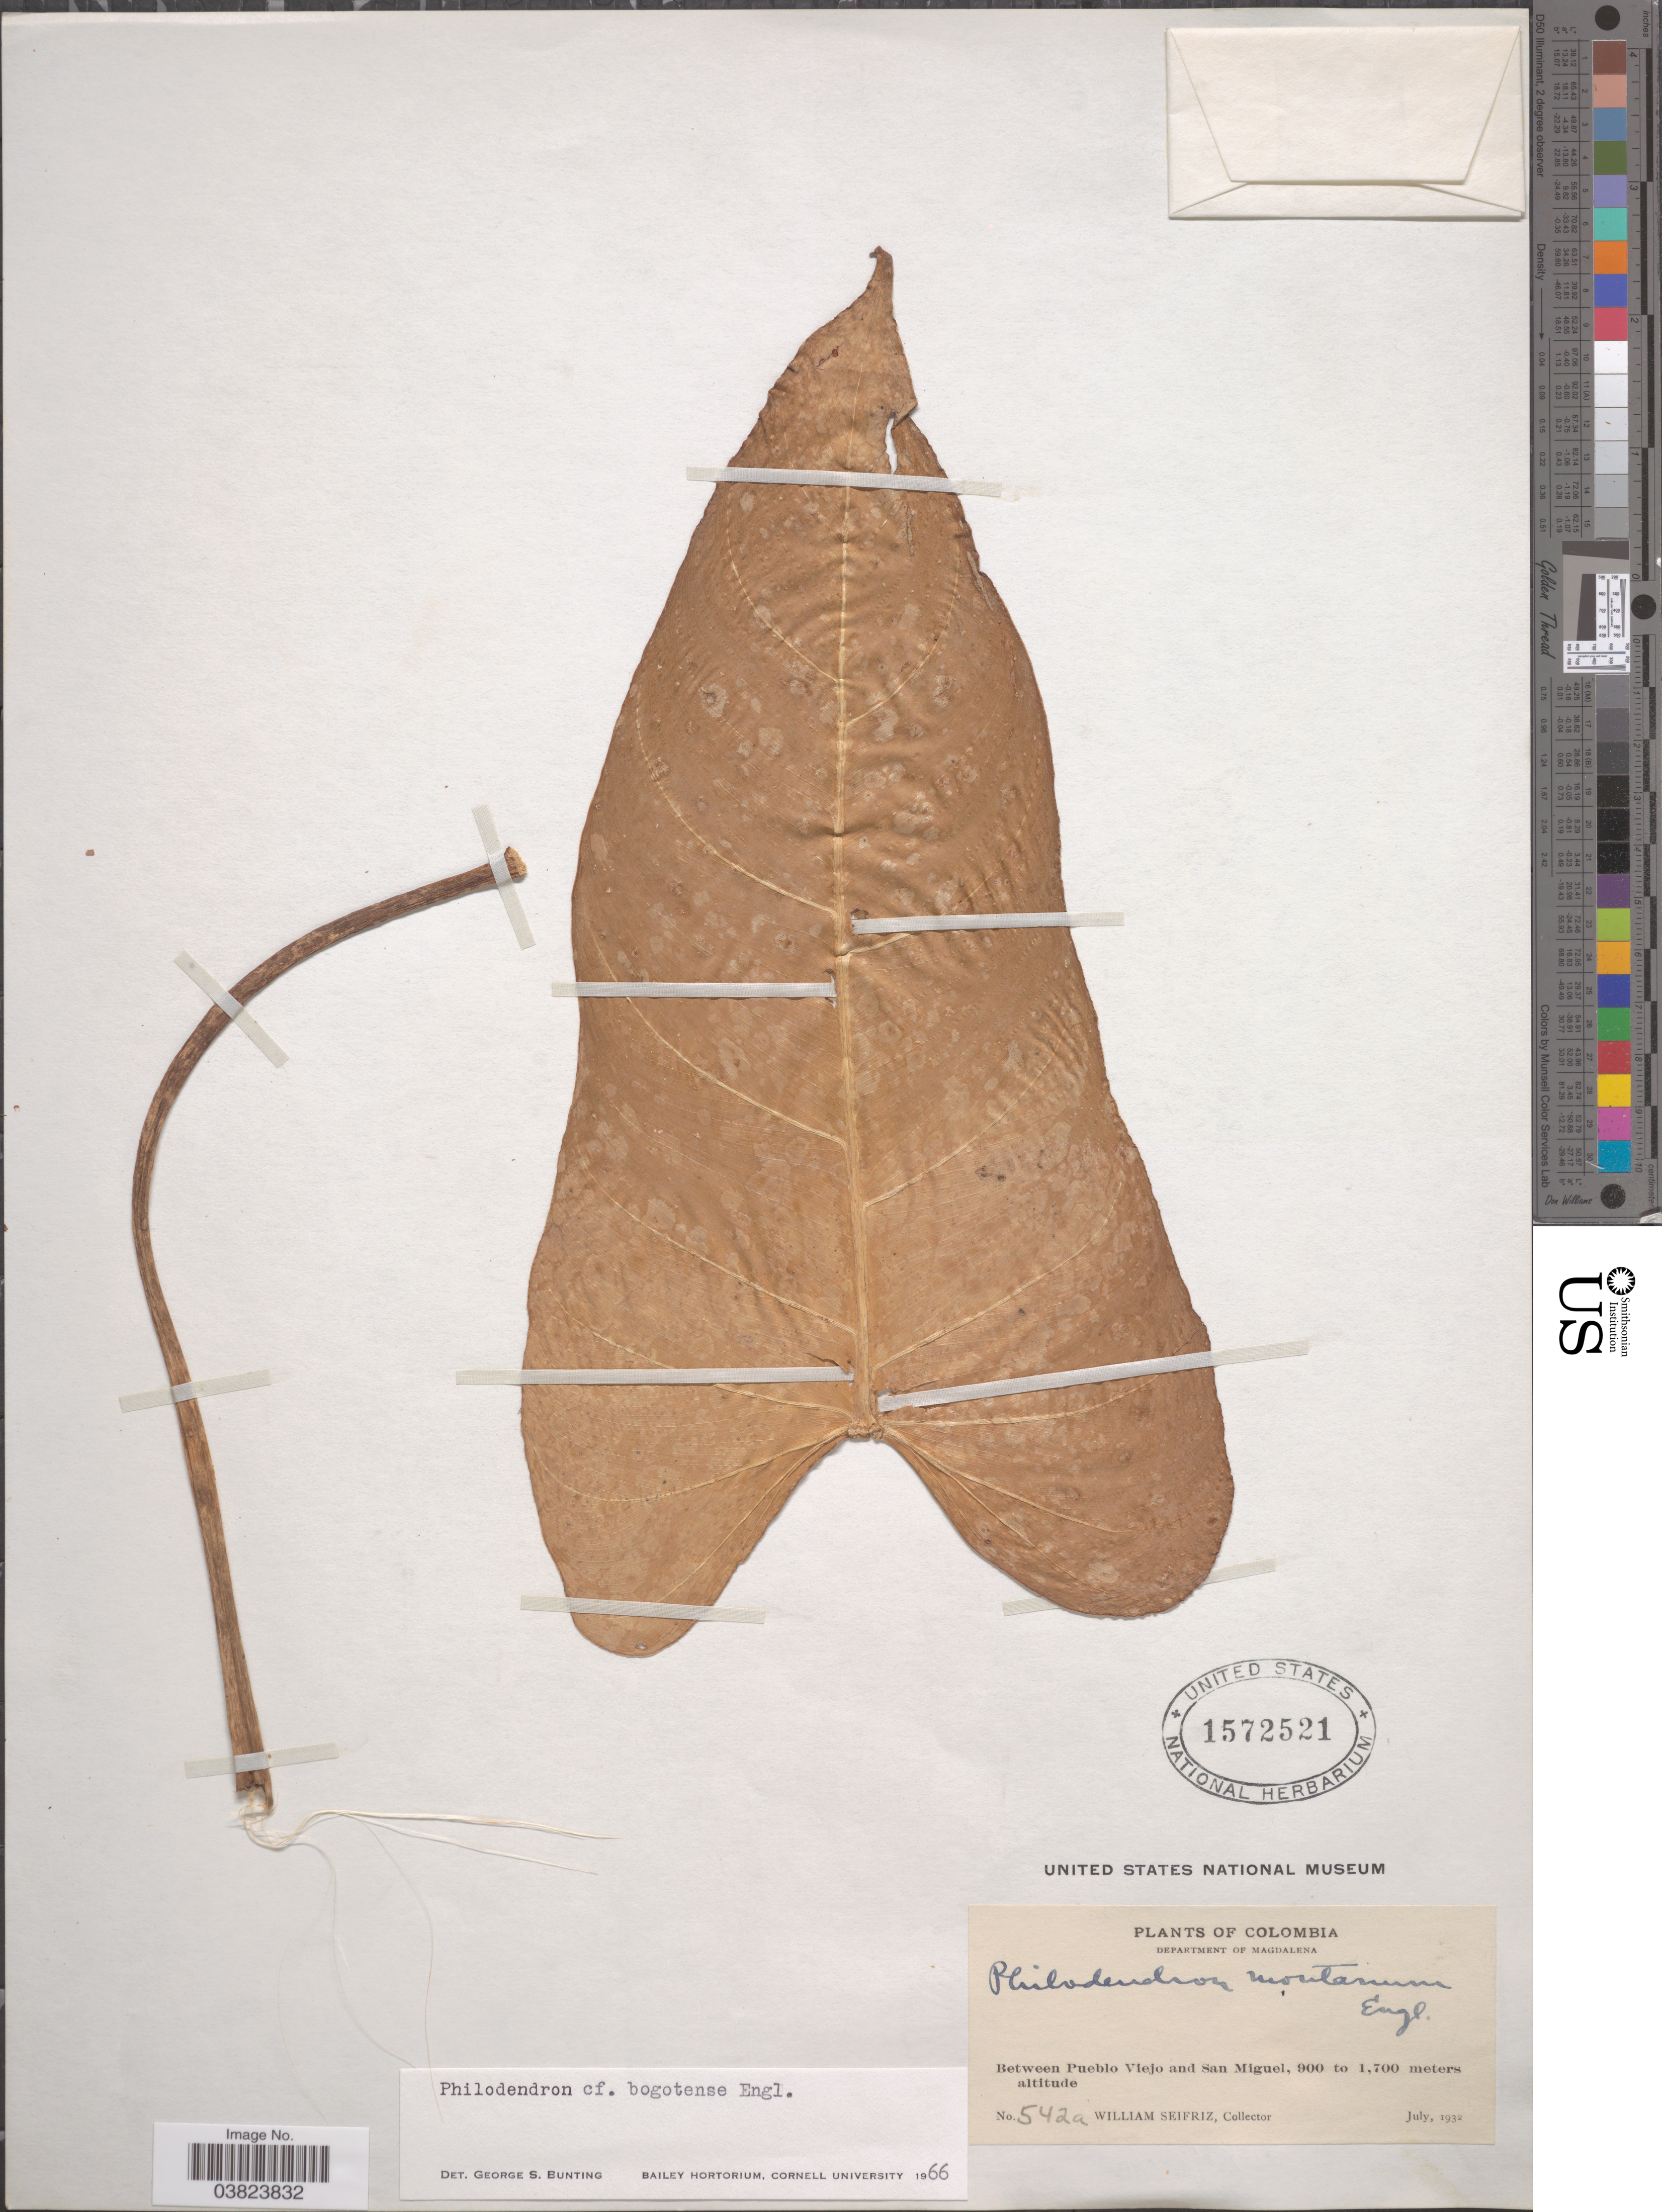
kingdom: Plantae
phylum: Tracheophyta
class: Liliopsida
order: Alismatales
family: Araceae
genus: Philodendron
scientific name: Philodendron bogotense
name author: Engl.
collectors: W. Seifriz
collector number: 542a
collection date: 1932-07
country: Colombia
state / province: Magdalena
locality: Department of Magdalena. Between Pueblo Viejo and San Miguel.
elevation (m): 900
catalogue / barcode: US 1572521